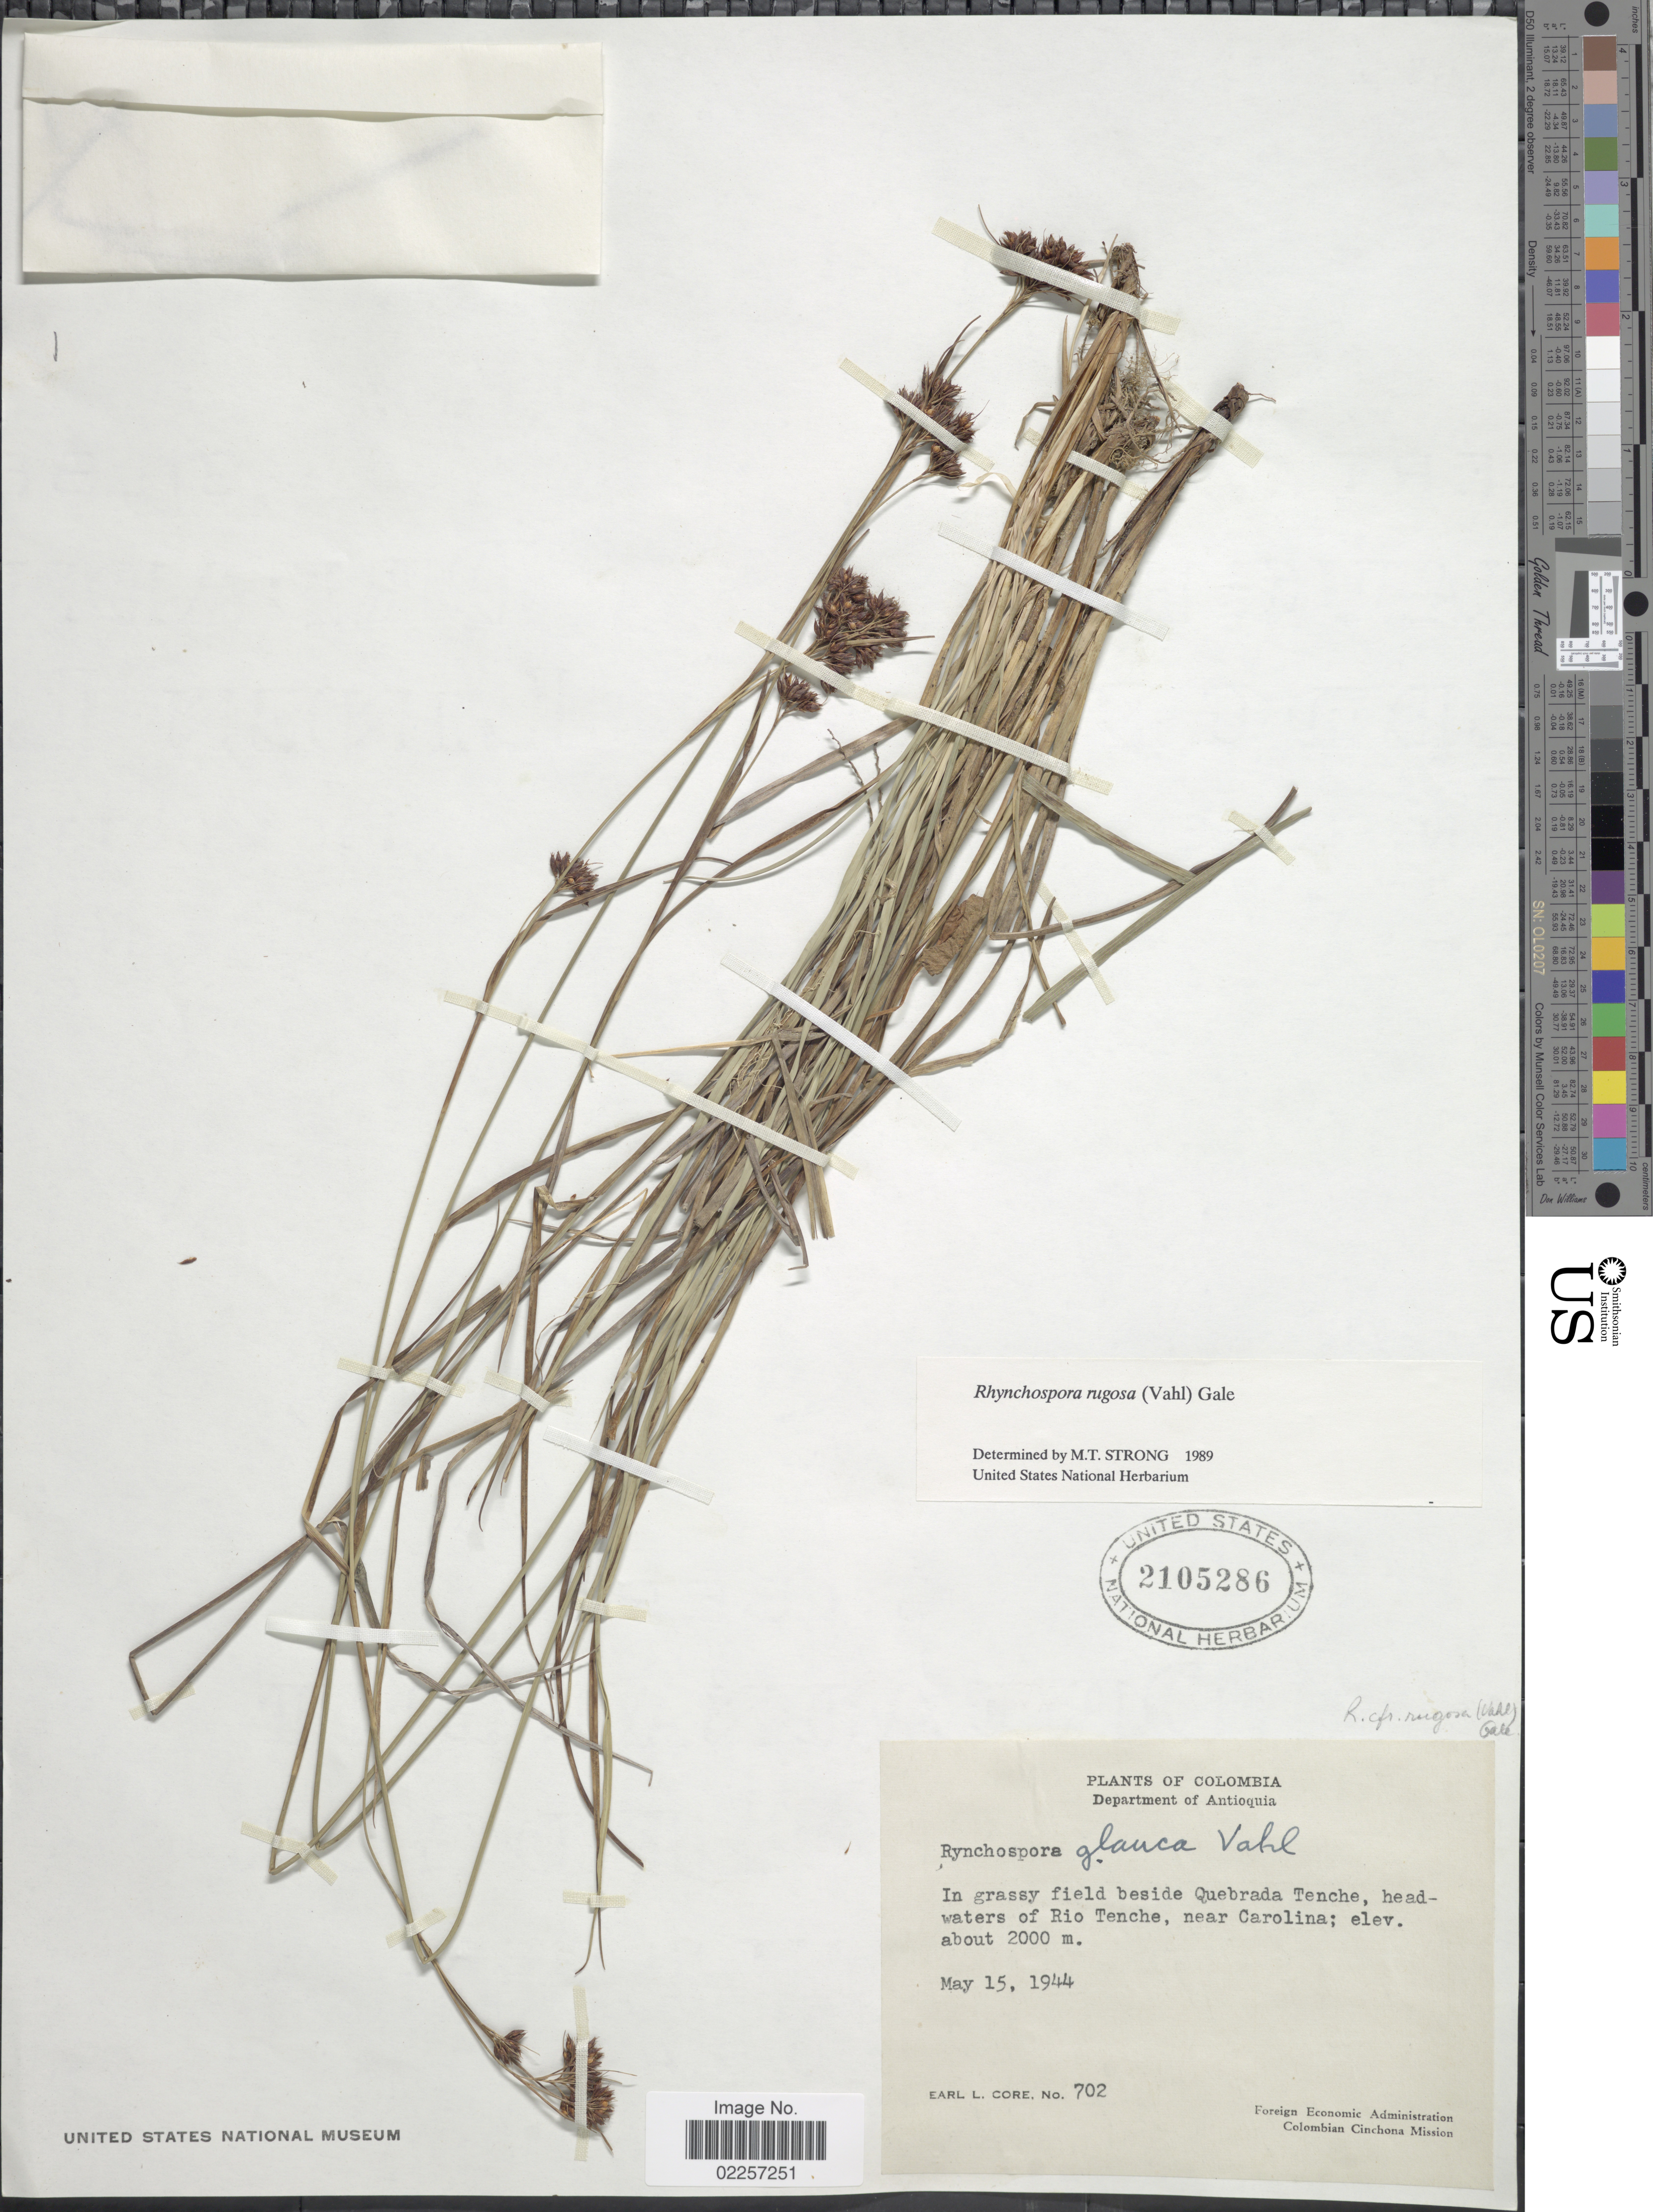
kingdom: Plantae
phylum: Tracheophyta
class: Liliopsida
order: Poales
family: Cyperaceae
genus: Rhynchospora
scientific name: Rhynchospora rugosa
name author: (Vahl) Gale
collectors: E. L. Core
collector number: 702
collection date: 1944-05-15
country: Colombia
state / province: Antioquia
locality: In grassy field beside Quebrada Tenche, headwaters of Rio Tenche, near Carolina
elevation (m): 2000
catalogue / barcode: US 2105286